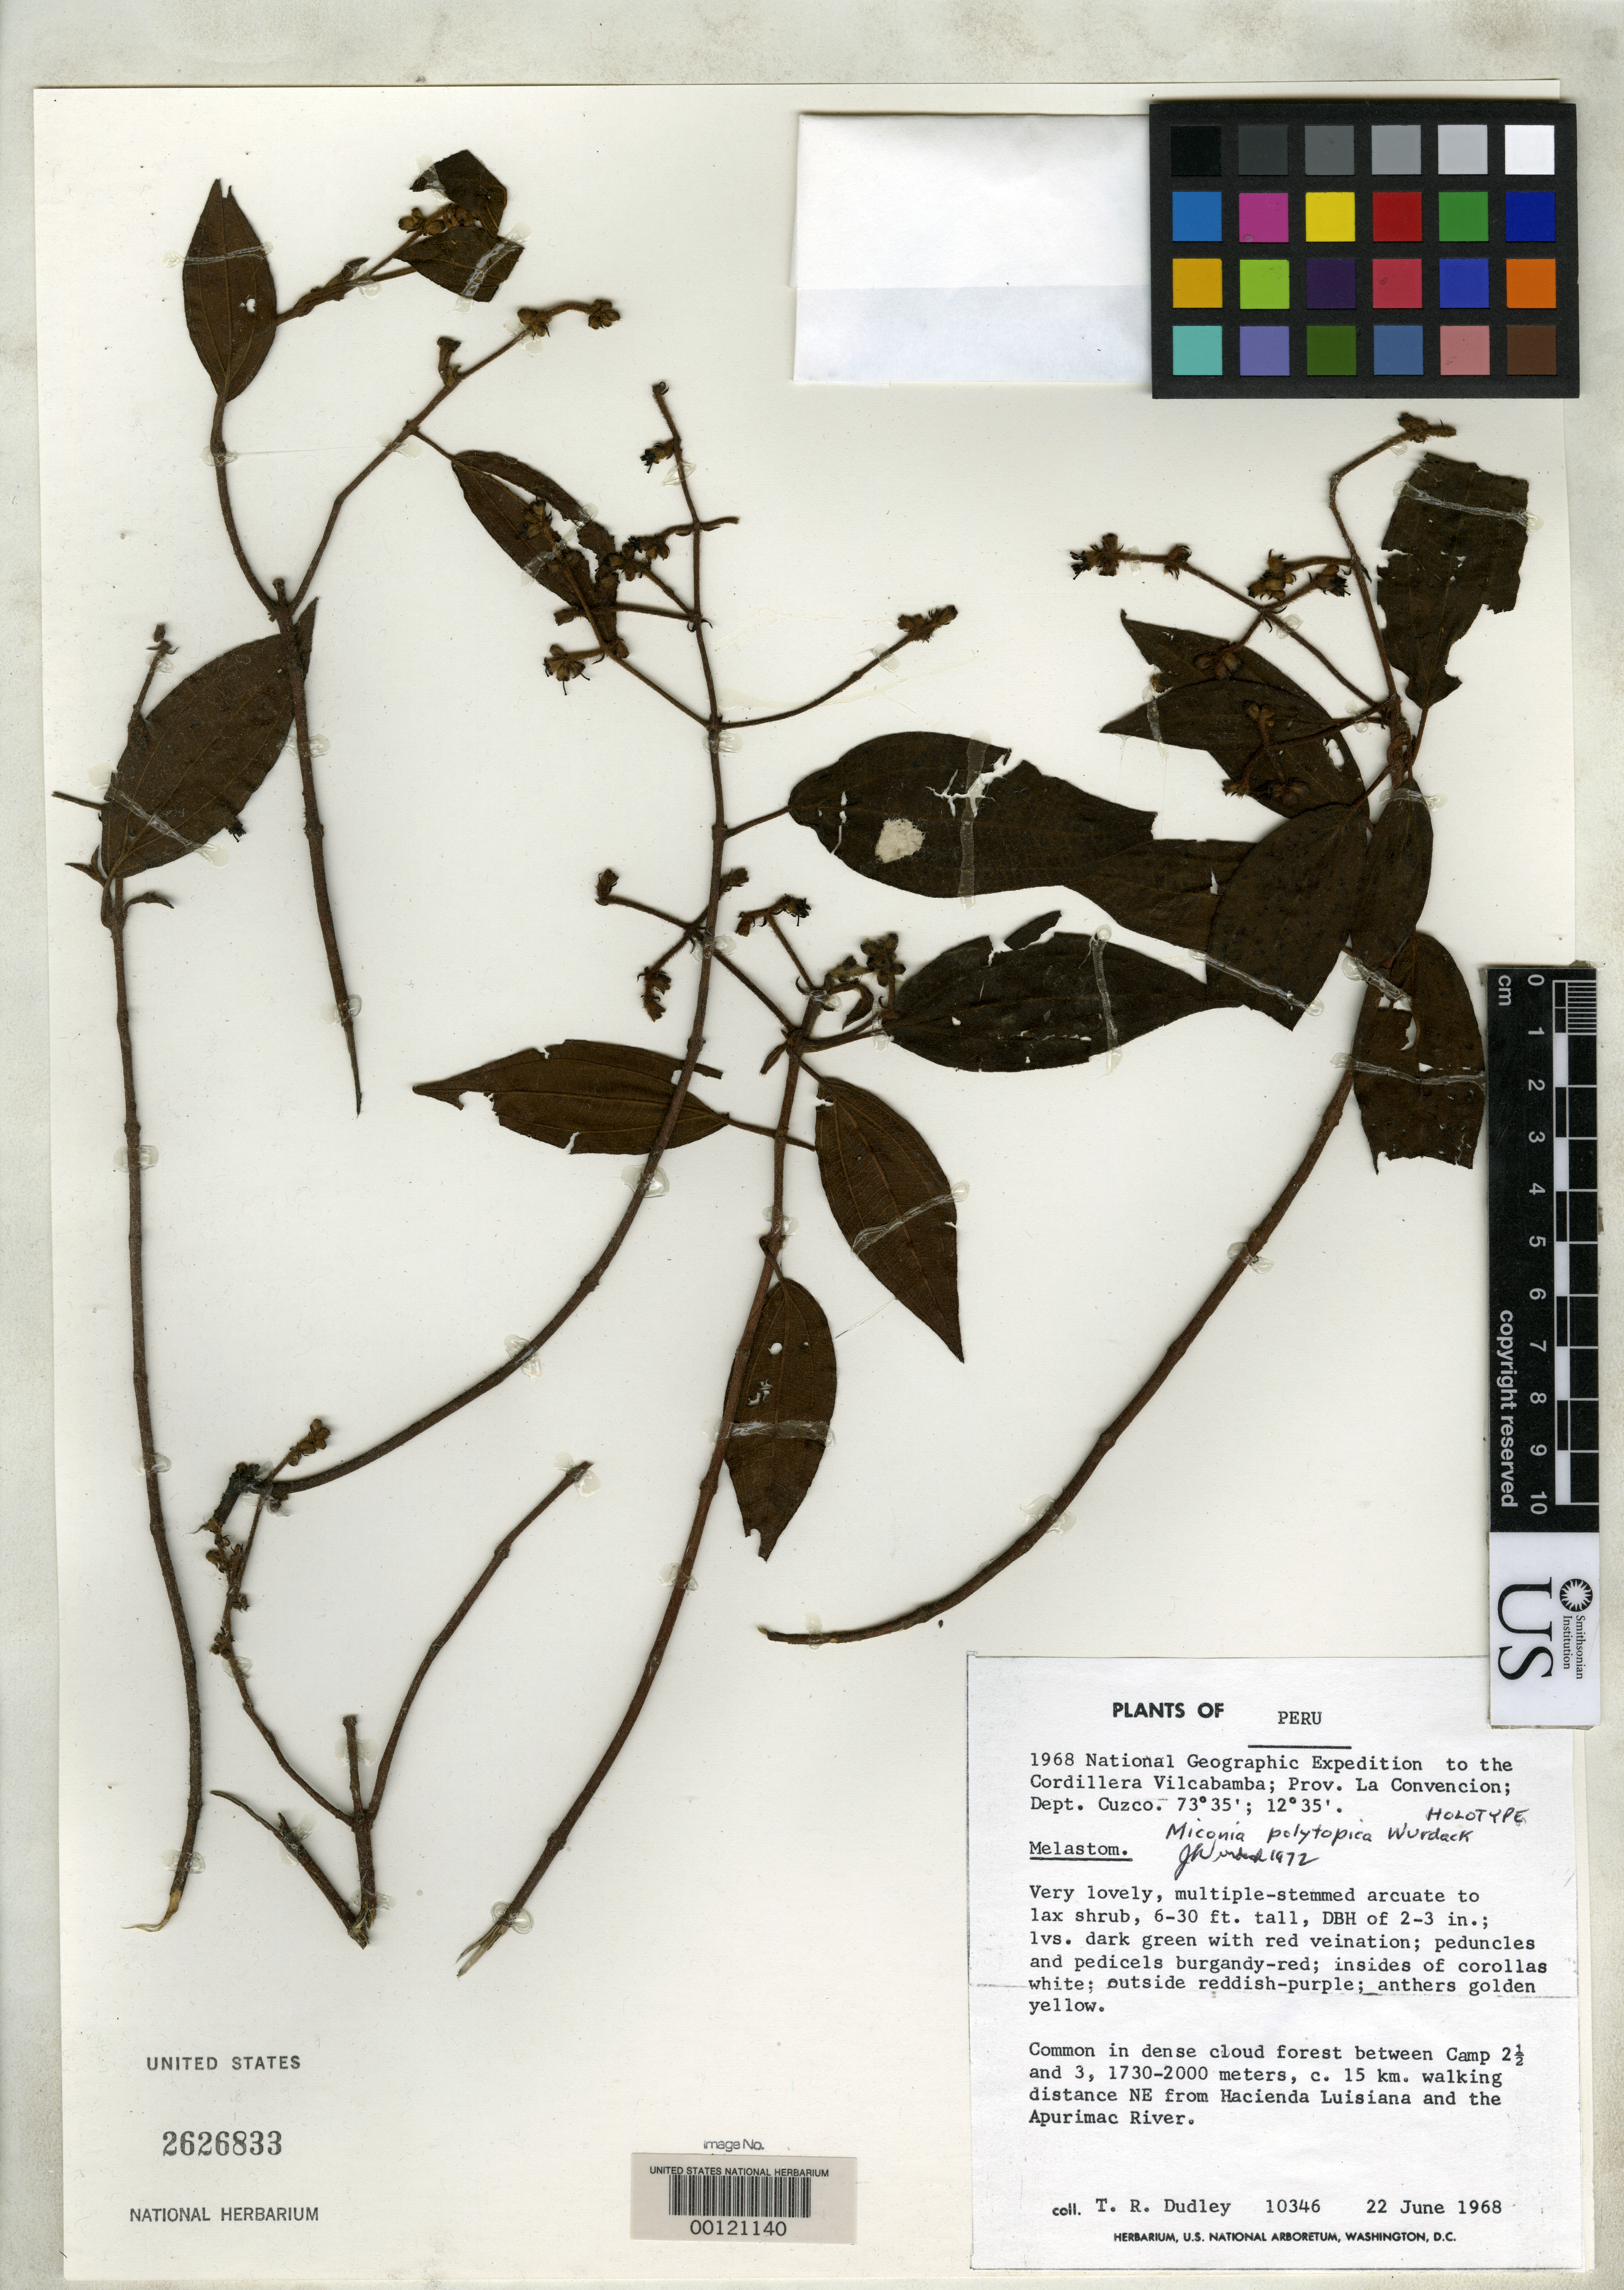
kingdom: Plantae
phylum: Tracheophyta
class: Magnoliopsida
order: Myrtales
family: Melastomataceae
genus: Miconia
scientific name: Miconia polytopica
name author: Wurdack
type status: Holotype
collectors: T. R. Dudley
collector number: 10346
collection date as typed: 22 Jun 1968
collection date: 1968-06-22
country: Peru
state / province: Cusco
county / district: La Convención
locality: Cordillera Vilcabamba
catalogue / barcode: US 2626833